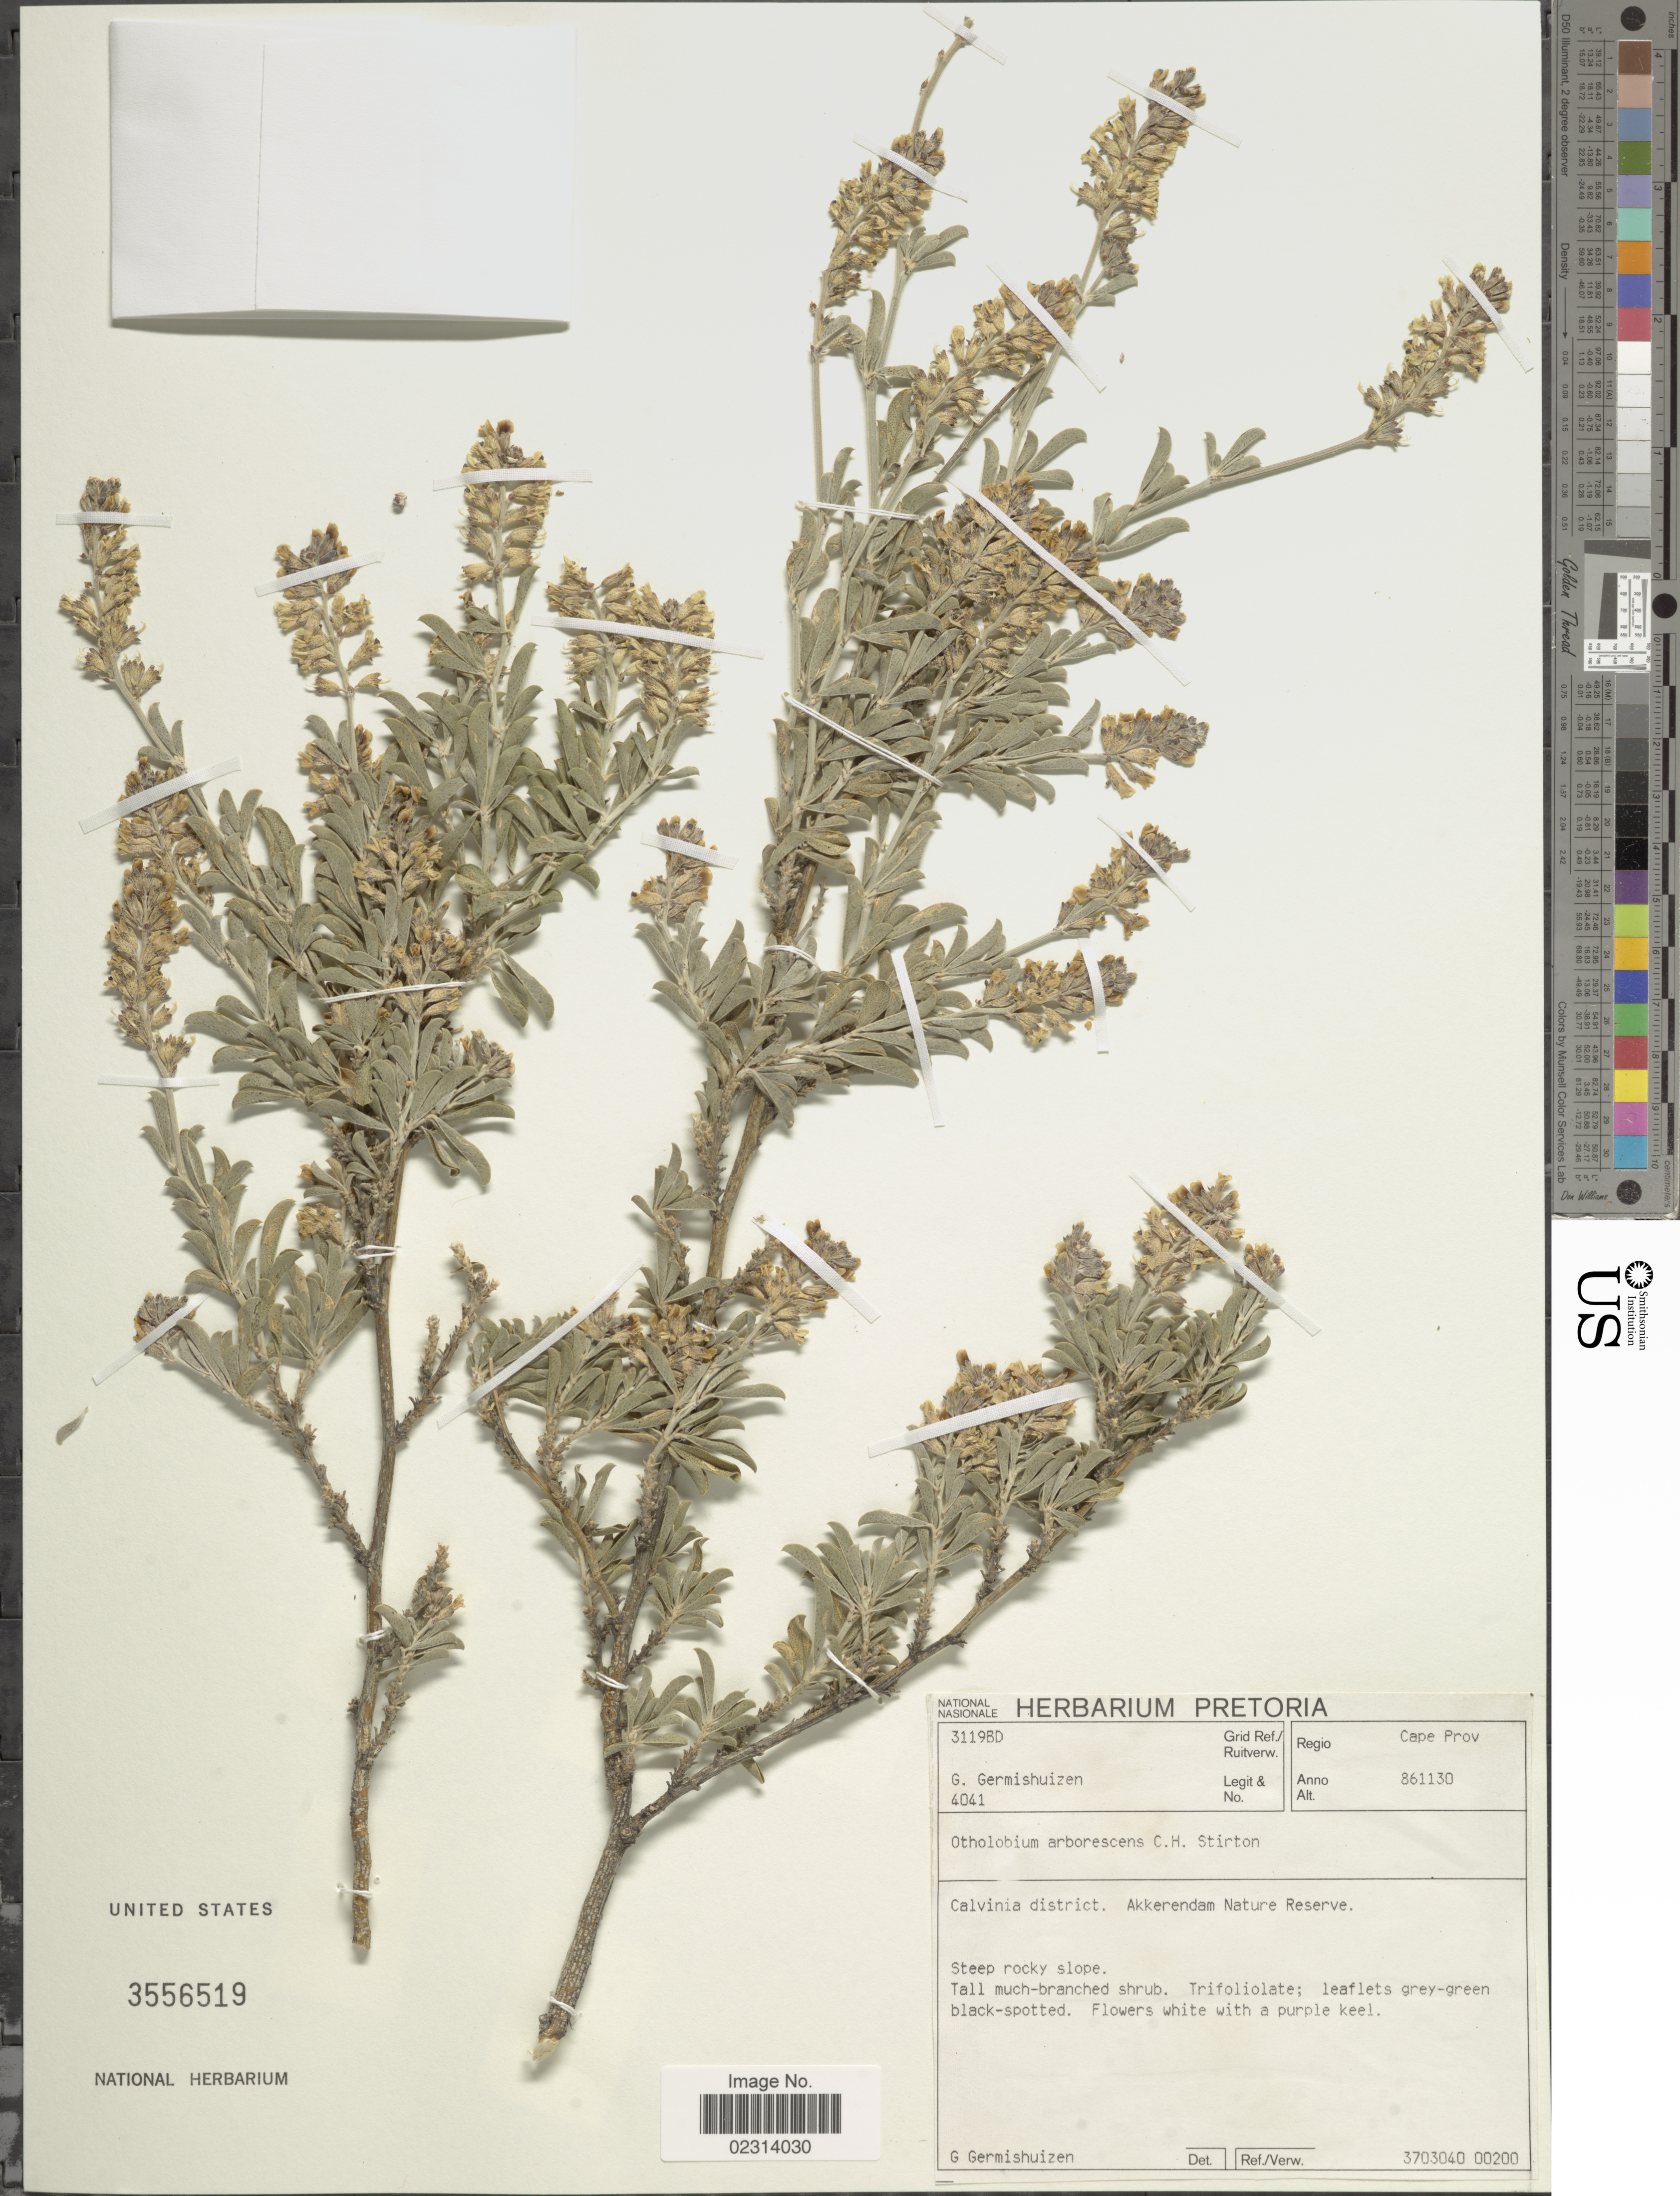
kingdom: Plantae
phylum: Tracheophyta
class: Magnoliopsida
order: Fabales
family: Fabaceae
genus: Otholobium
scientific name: Otholobium arborescens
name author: C.H. Stirt.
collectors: G. Germishuizen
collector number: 4061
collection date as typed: Transcribed d/m/y: 30/11/86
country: South Africa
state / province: Northern Cape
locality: Regio Cape Prov., 3119BD Grid Ref./ Ruitverw, Calvina district, Akkerendam Nature Reserve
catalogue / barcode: US 3556519